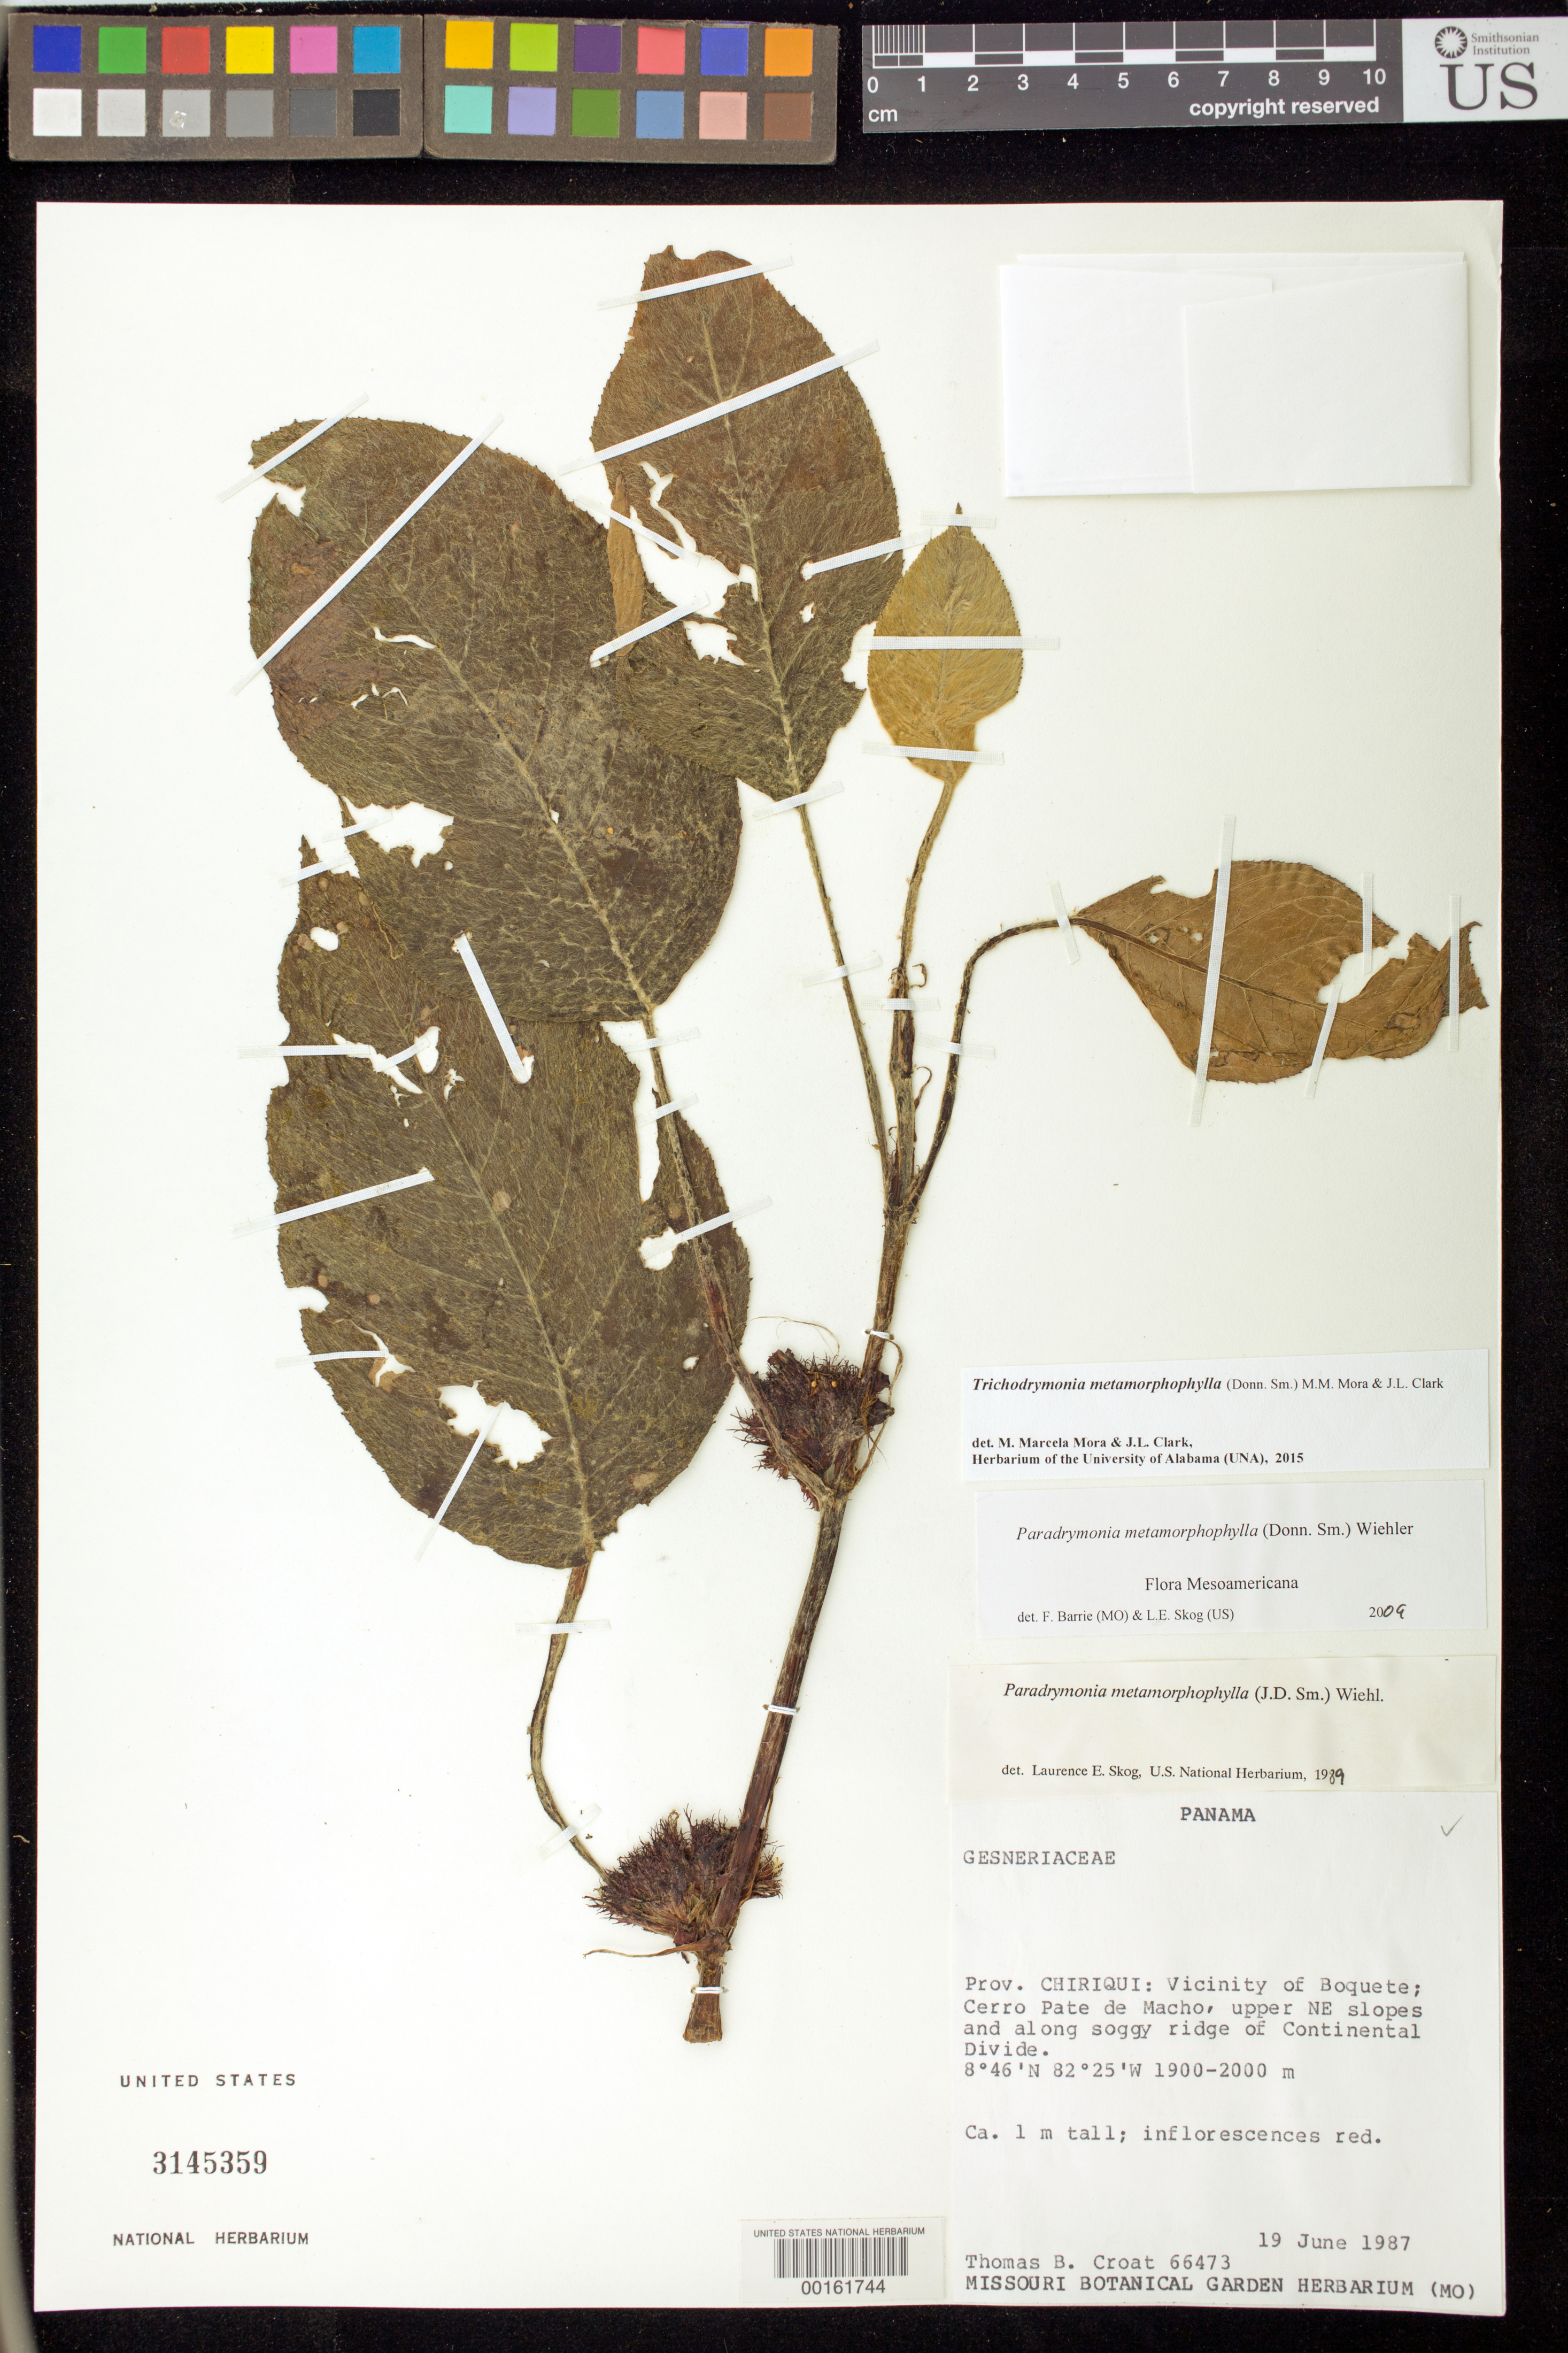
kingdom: Plantae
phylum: Tracheophyta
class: Magnoliopsida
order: Lamiales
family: Gesneriaceae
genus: Trichodrymonia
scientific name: Trichodrymonia metamorphophylla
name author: (Donn. Sm.) M.M. Mora & J.L. Clark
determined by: Mora, M. M.; Clark, J. L.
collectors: T. B. Croat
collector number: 66473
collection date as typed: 19 Jun 1987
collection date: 1987-06-19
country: Panama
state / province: Chiriquí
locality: Vicinity of Boquete, Cerro Pate de Macho, continental divide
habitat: Upper NE slopes and along soggy ridge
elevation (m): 1900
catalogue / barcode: US 3145359